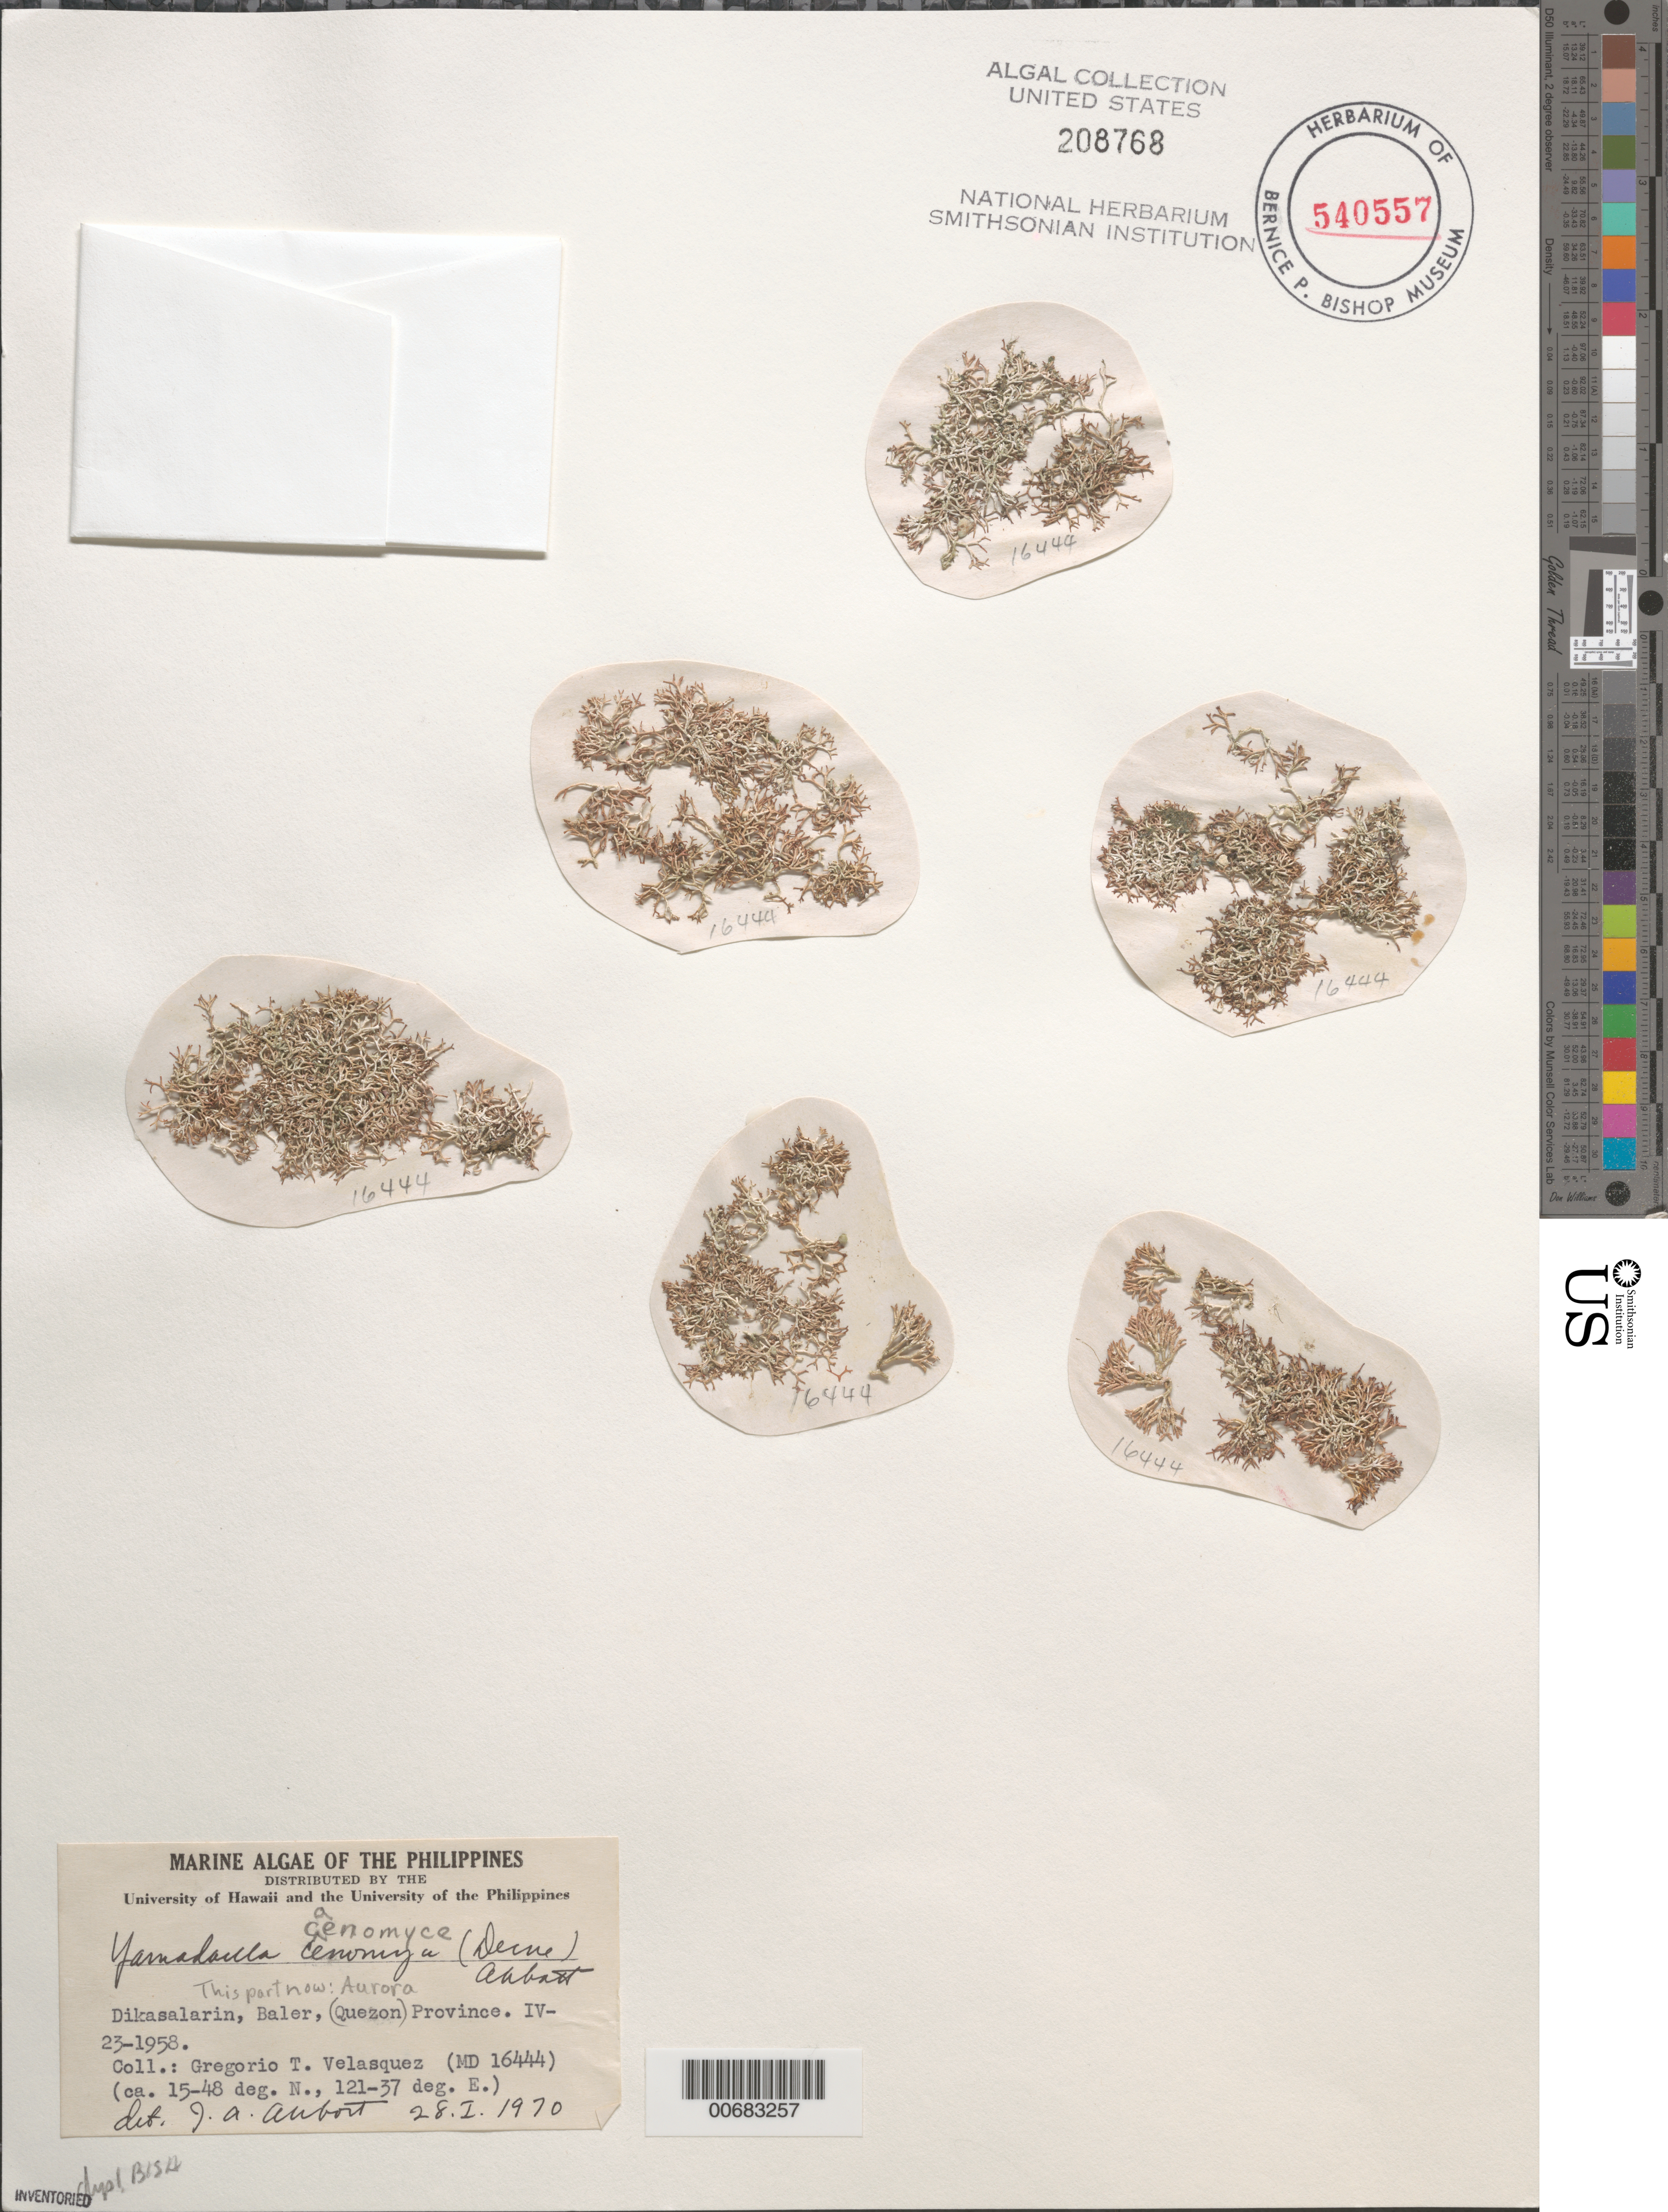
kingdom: Plantae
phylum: Rhodophyta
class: Florideophyceae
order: Nemaliales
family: Liagoraceae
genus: Yamadaella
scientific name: Yamadaella caenomyce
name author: (Decne.) I.A. Abbott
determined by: Abbott, Isabella A.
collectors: G. Velasquez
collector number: MSD 16444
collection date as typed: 23 Apr 1958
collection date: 1958-04-23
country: Philippines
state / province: Central Luzon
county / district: Aurora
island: Luzon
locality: Dikasalarin, Baler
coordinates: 15-48 deg. N., 121-37 deg. E.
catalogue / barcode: US 208768